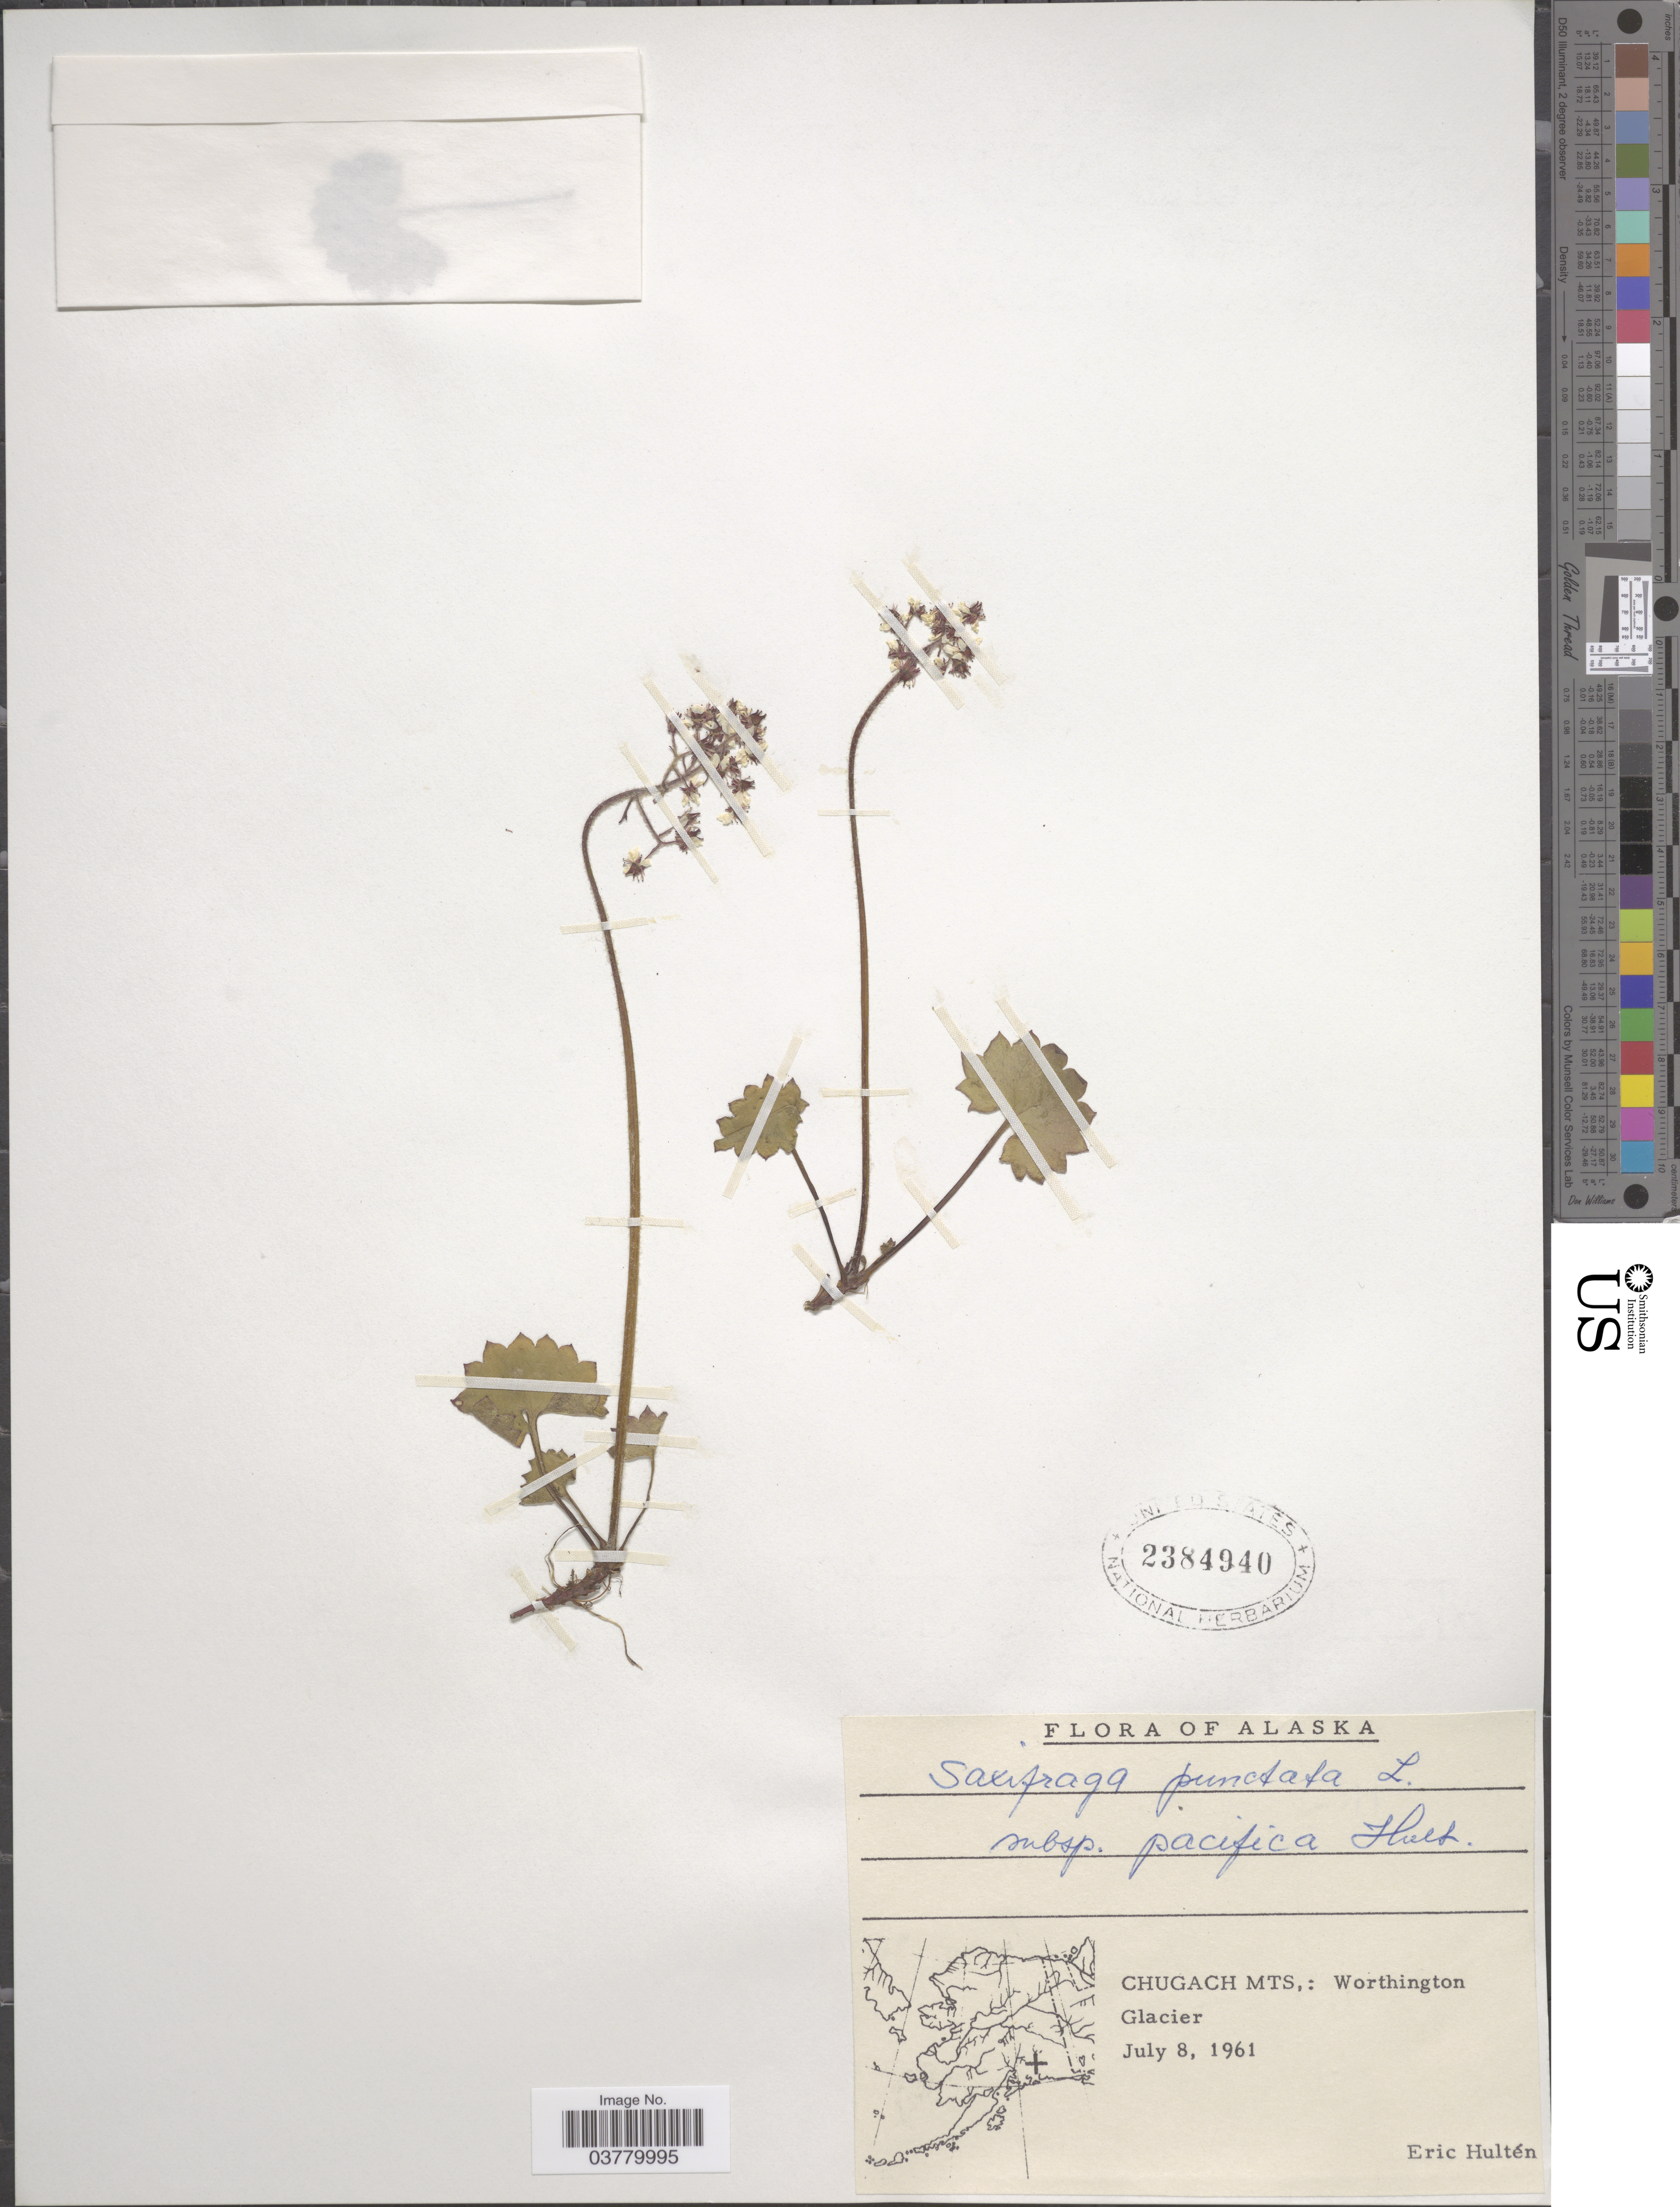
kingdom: Plantae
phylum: Tracheophyta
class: Magnoliopsida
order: Saxifragales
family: Saxifragaceae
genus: Micranthes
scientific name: Micranthes nelsoniana var. porsildiana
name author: (Calder & Savile) Gornall & H. Ohba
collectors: E. G. Hultén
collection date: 1961-07-08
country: United States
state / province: Alaska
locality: Chugach Mts.: Worthington Glacier.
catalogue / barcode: US 2384940